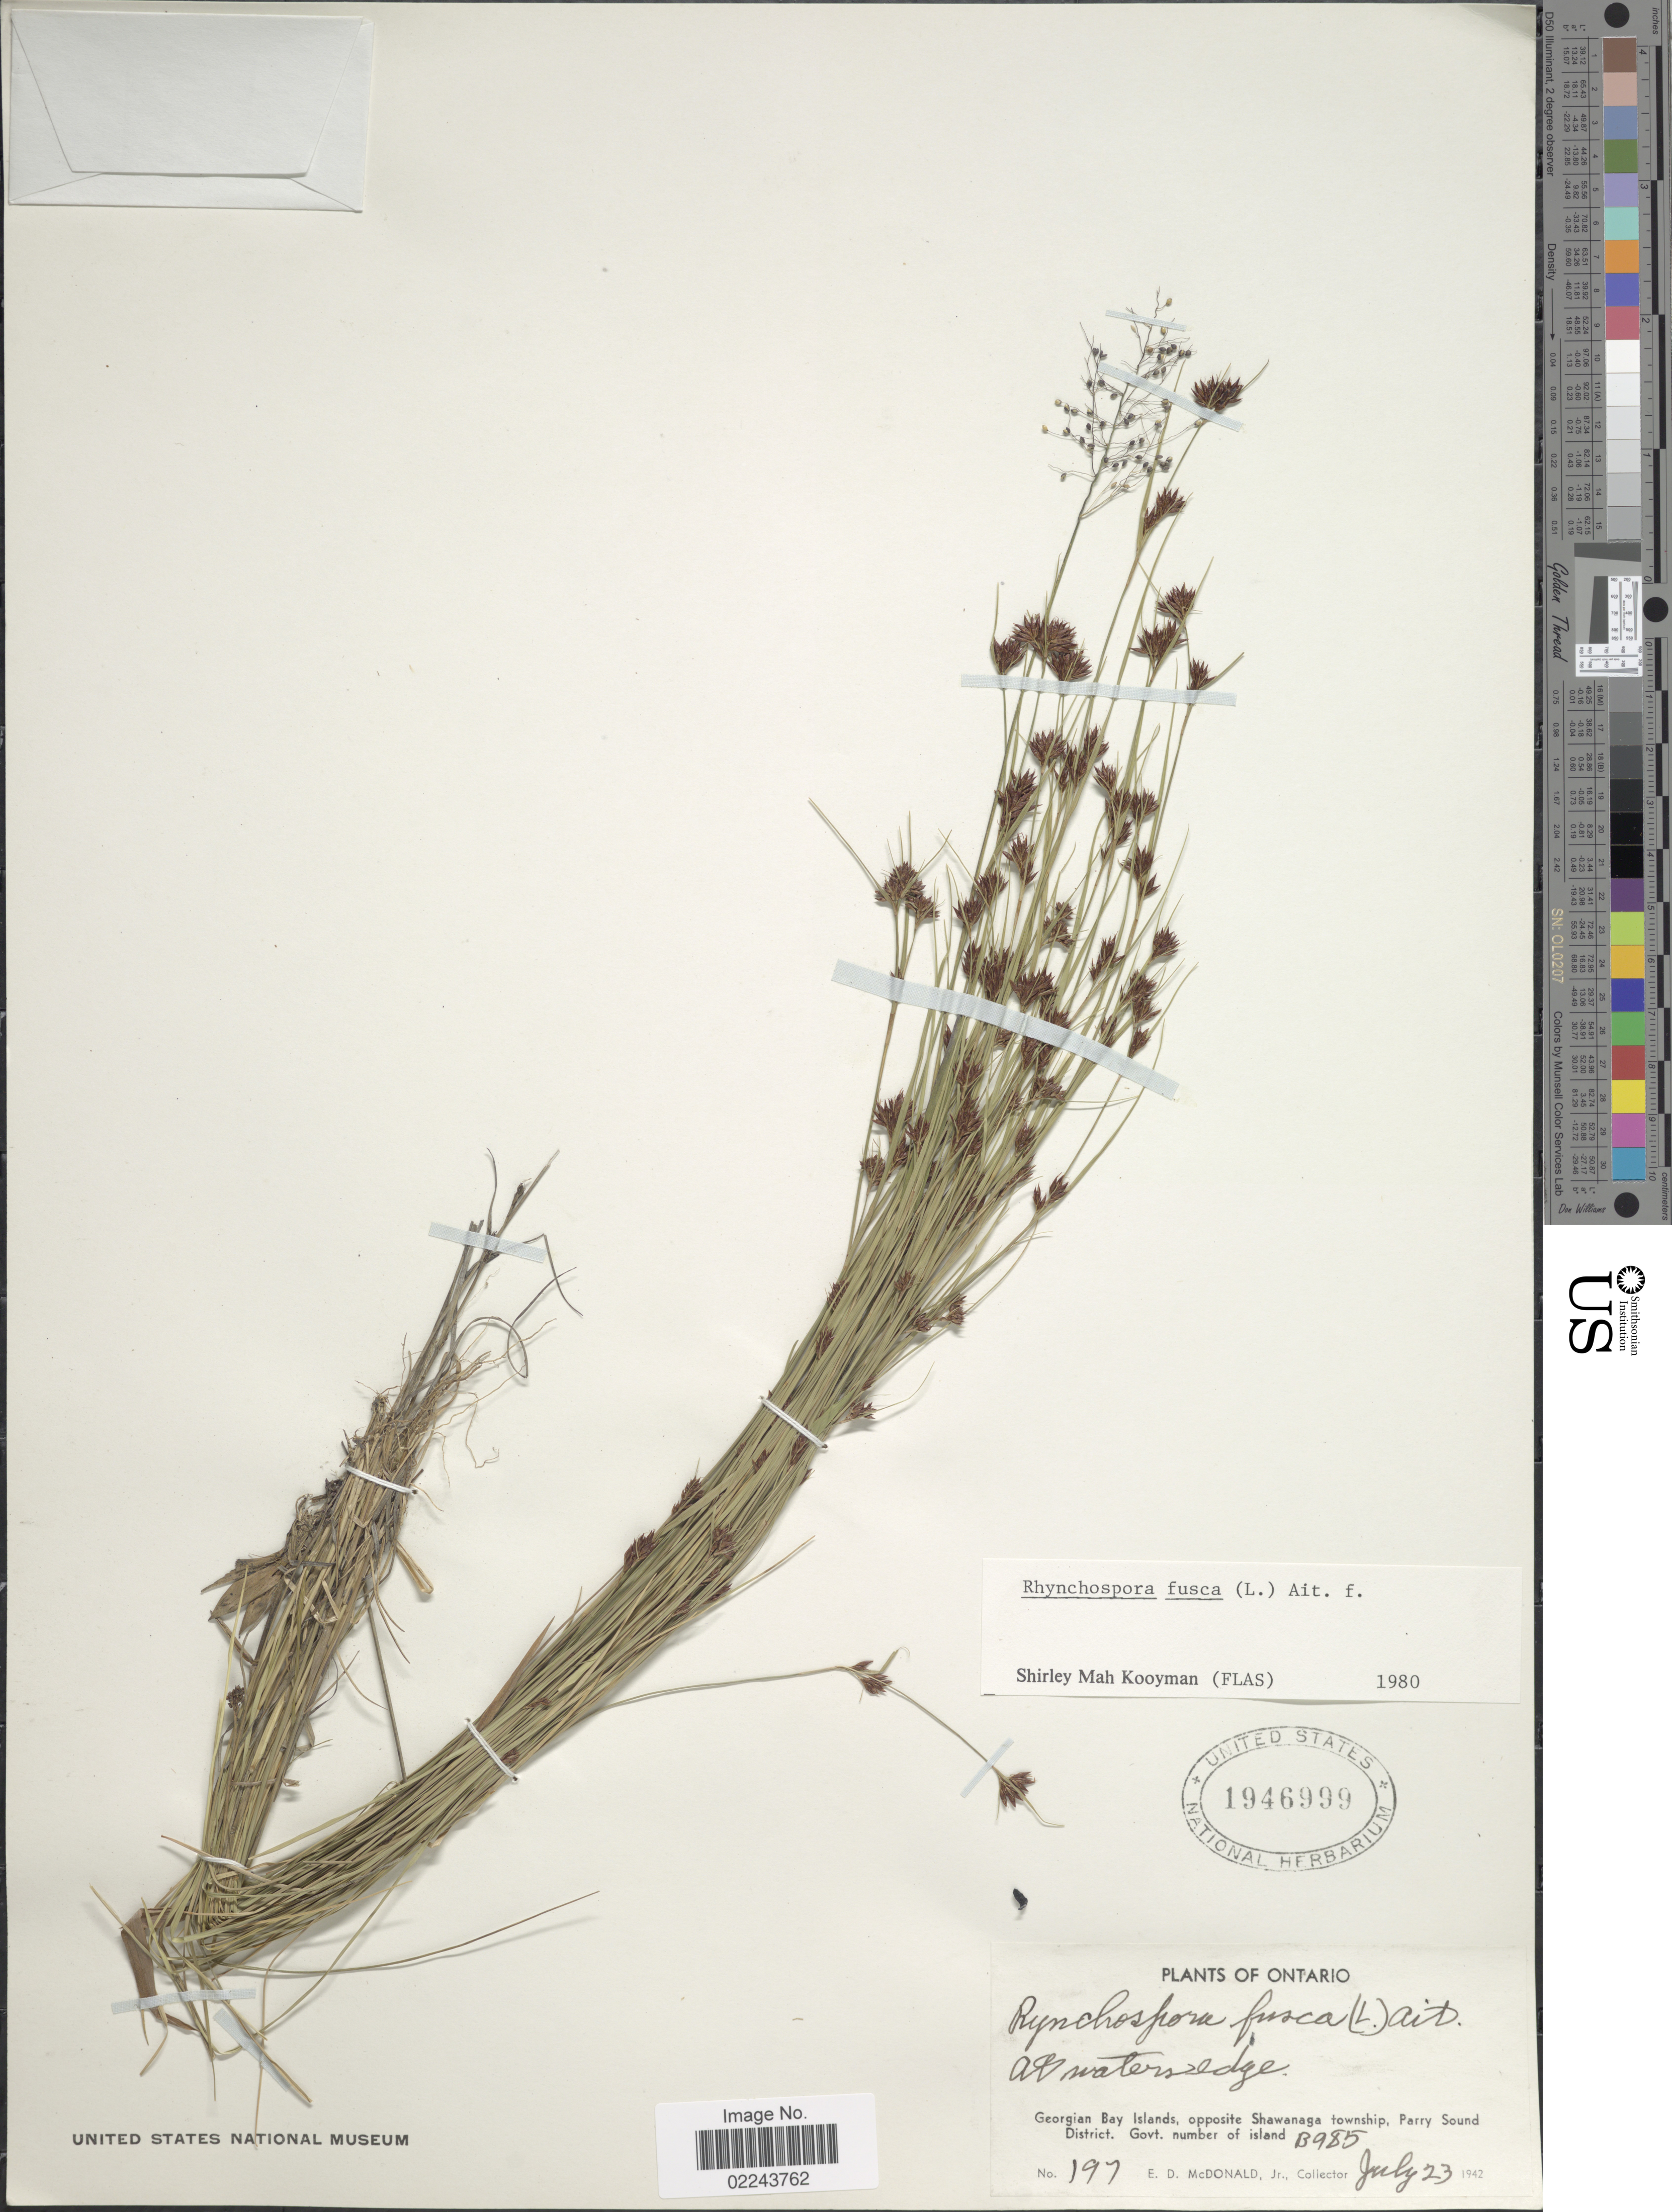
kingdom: Plantae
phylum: Tracheophyta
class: Liliopsida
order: Poales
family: Cyperaceae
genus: Rhynchospora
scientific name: Rhynchospora fusca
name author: (L.) W.T. Aiton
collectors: E. D. McDonald Jr.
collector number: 197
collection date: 1942-07-23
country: Canada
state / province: Ontario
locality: Georgian Bay Islands, opposite Shawanaga township, Parry Sound District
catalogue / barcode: US 1946999